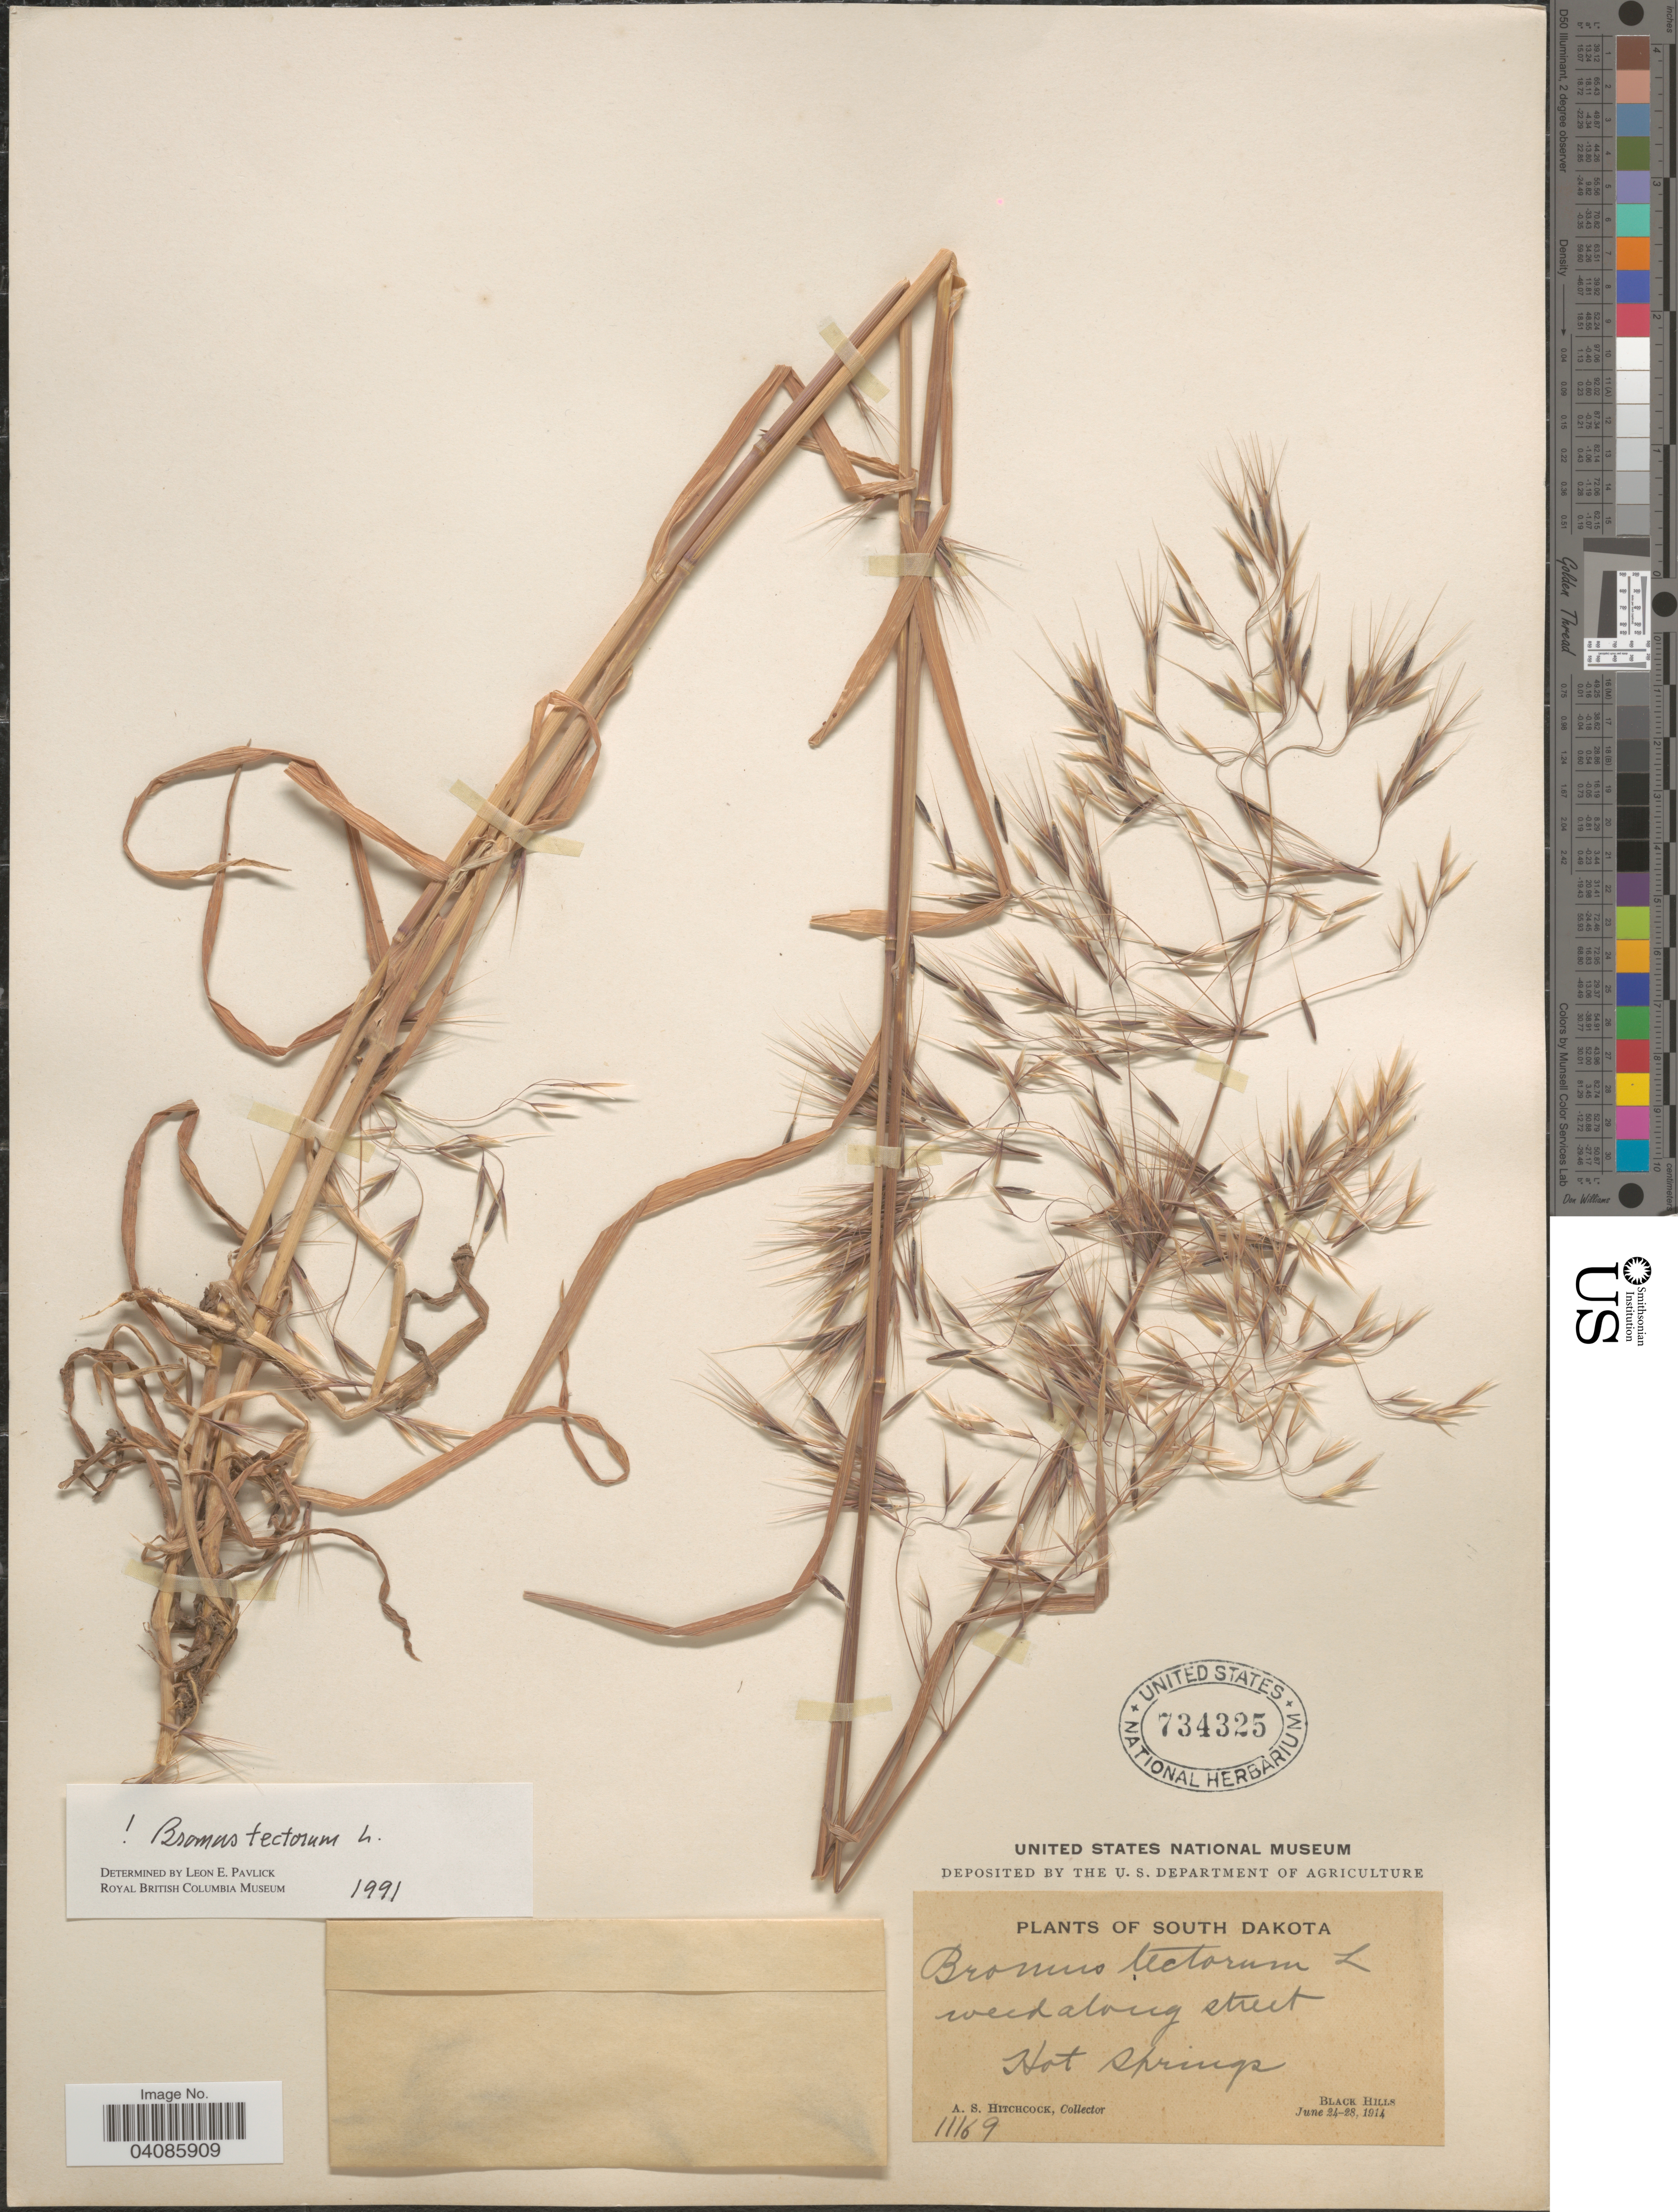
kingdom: Plantae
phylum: Tracheophyta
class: Liliopsida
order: Poales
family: Poaceae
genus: Bromus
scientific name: Bromus tectorum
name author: L.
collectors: A. S. Hitchcock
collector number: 11169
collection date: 1914-06-24/1914-06-28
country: United States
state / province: South Dakota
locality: Weed along street. Hot Springs. Black Hills.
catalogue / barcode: US 734325